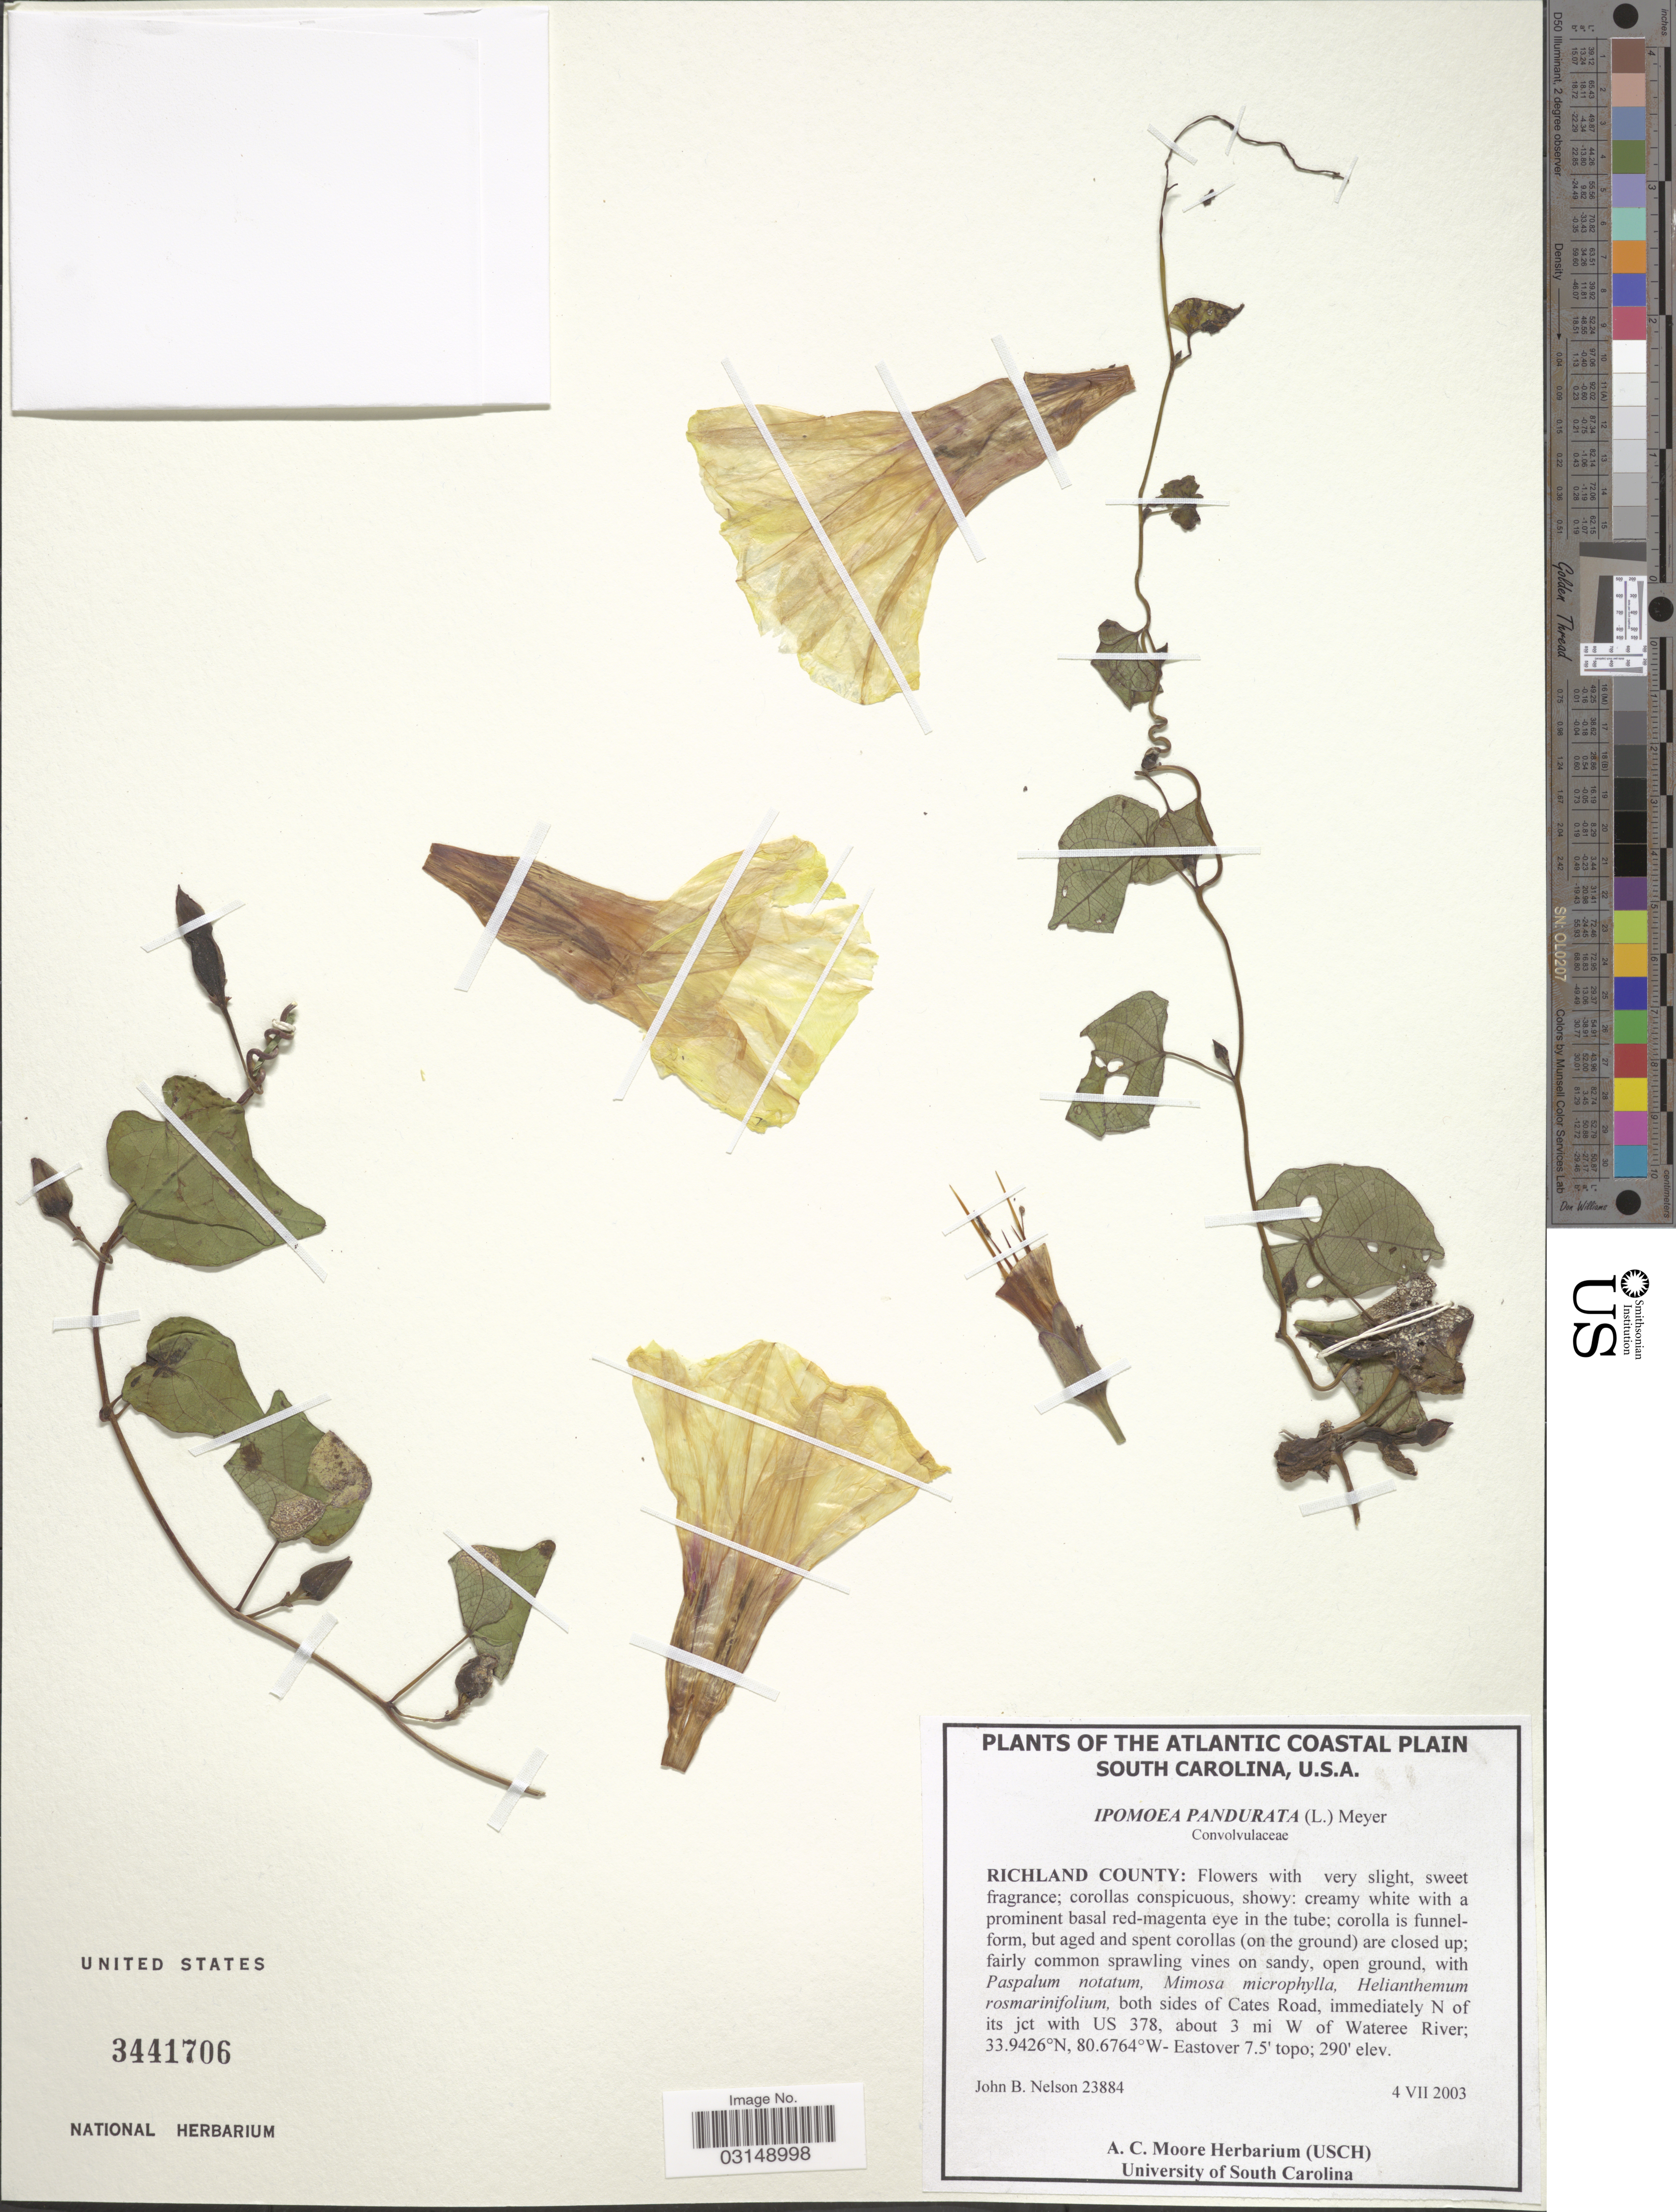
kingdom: Plantae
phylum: Tracheophyta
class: Magnoliopsida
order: Solanales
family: Convolvulaceae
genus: Ipomoea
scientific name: Ipomoea pandurata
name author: (L.) G. Mey.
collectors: J. B. Nelson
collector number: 23884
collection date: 2003-07-04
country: United States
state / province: South Carolina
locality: The Atlantic Coastal Plain. Richland County, both sides of Cates Road, immediately N of its jct with US 378, about 3 mi W of Wateree River.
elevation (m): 88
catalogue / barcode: US 3441706